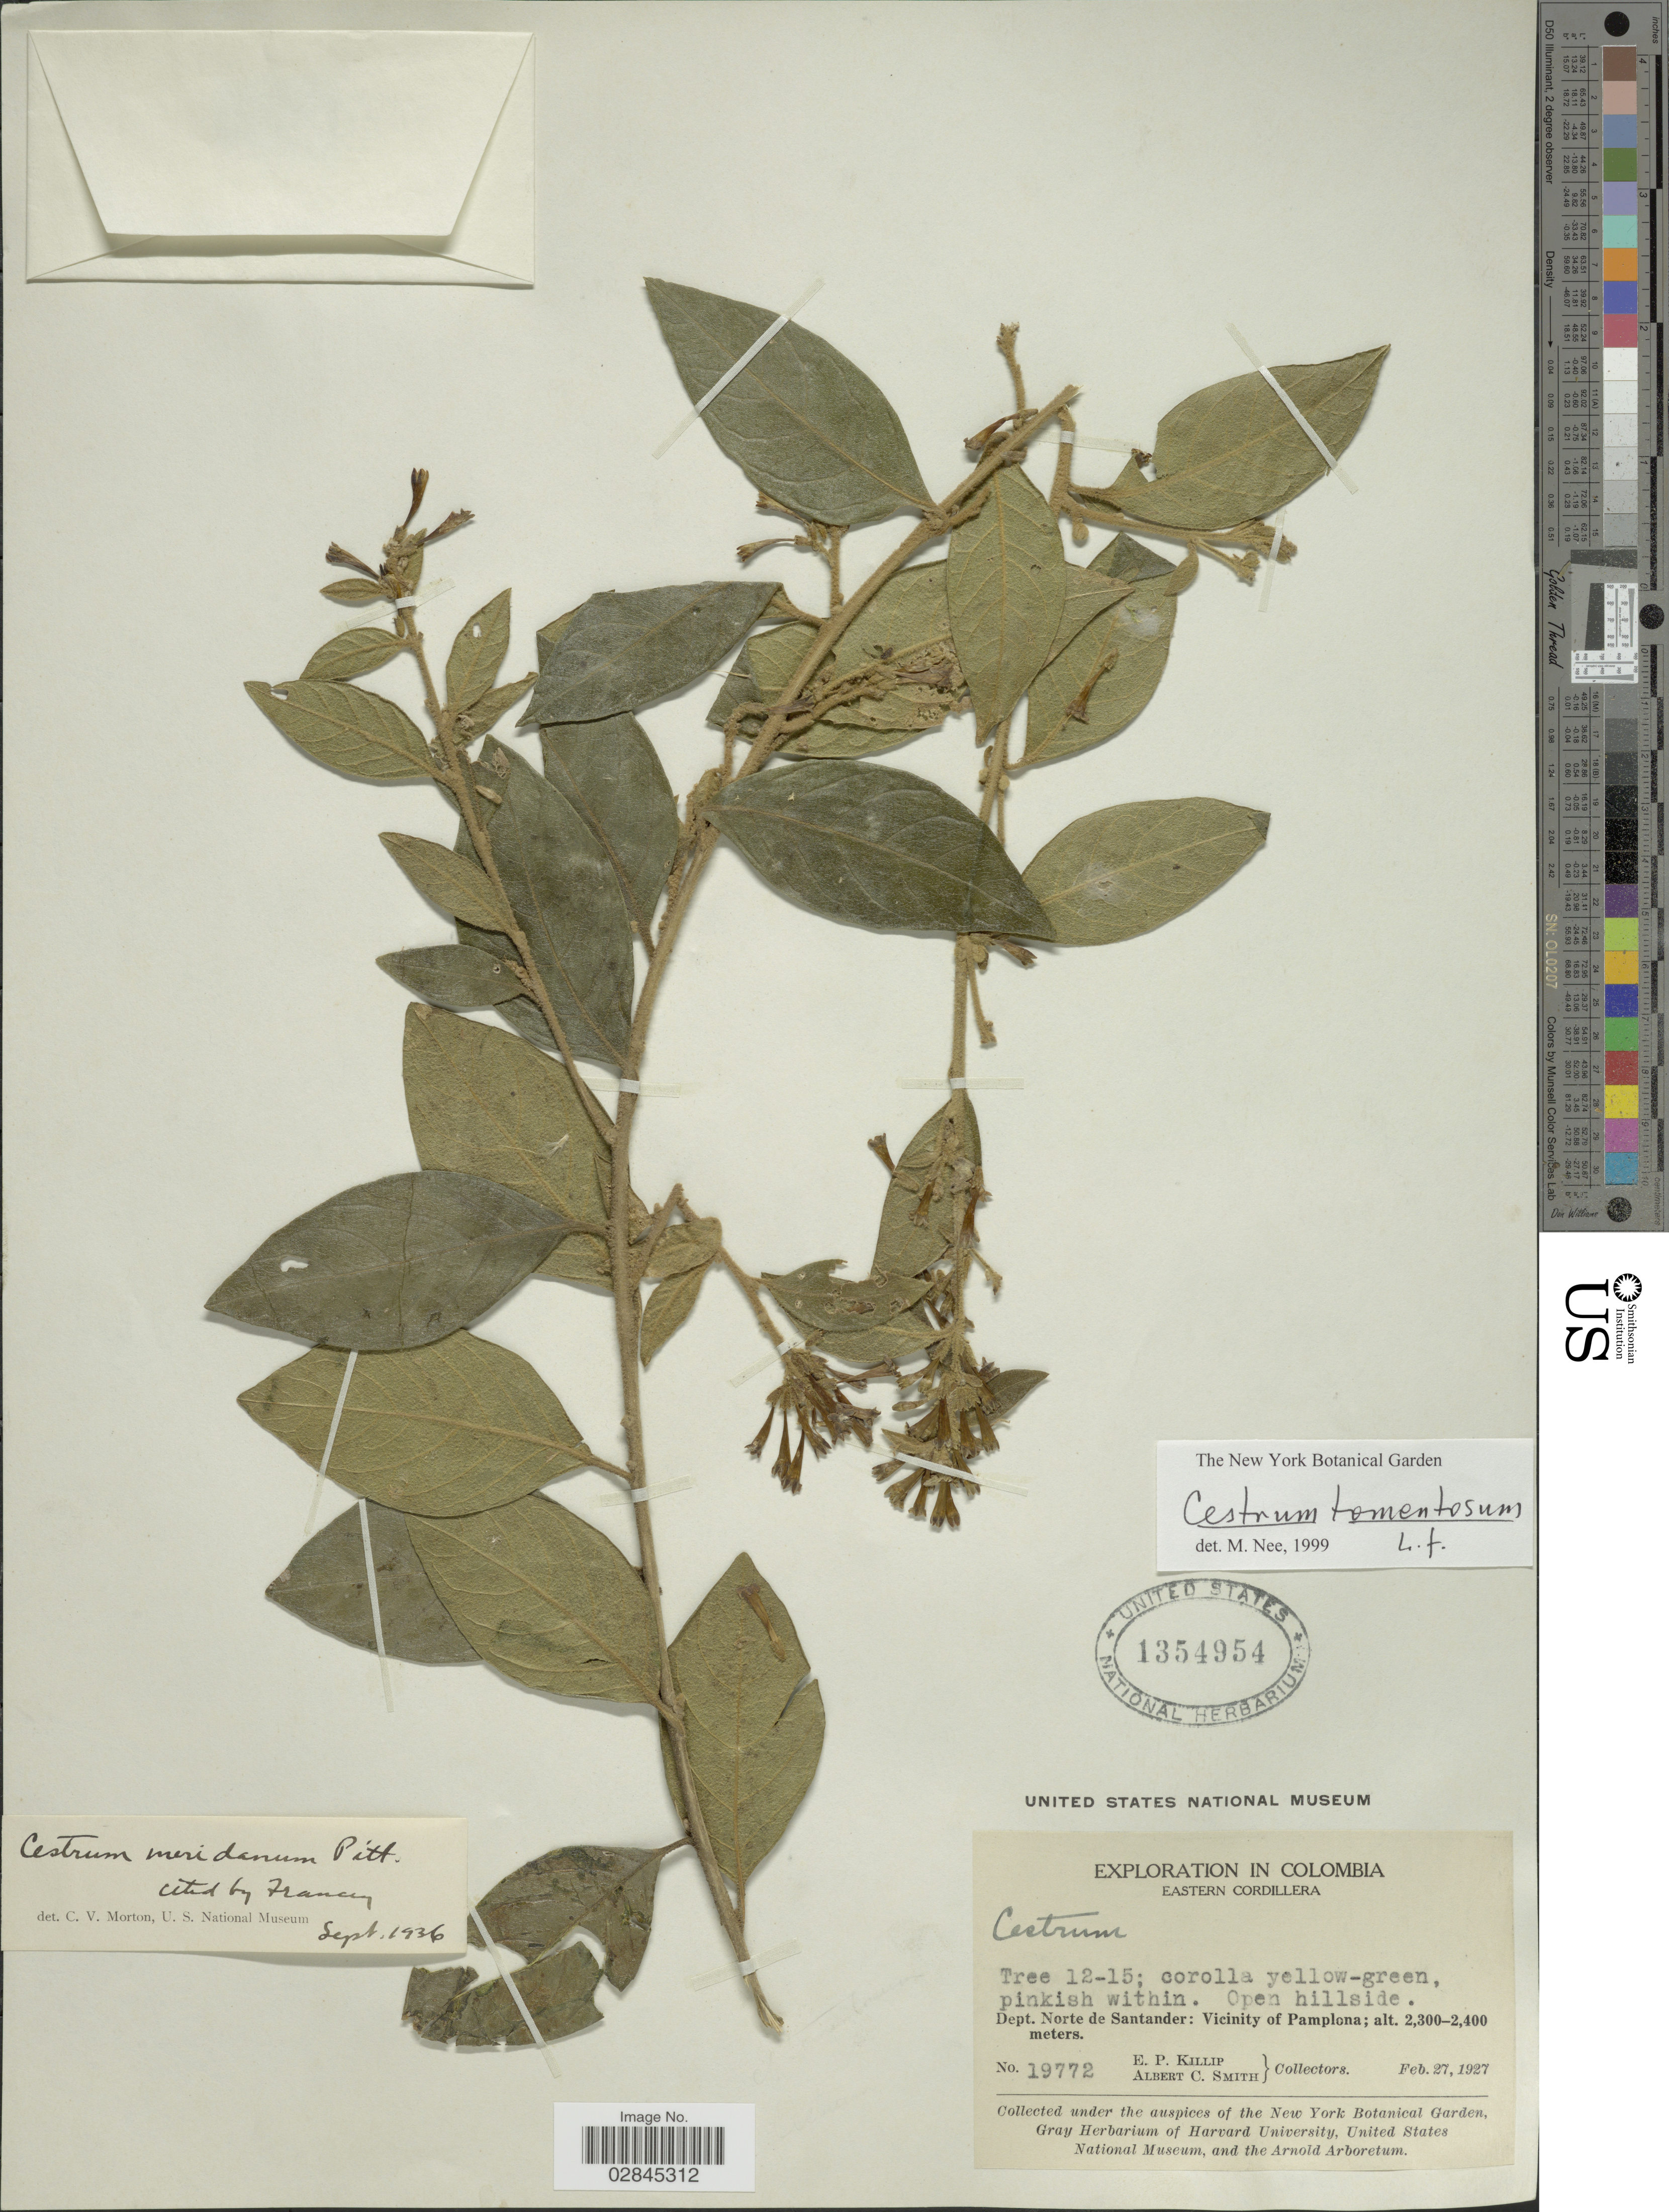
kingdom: Plantae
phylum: Tracheophyta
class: Magnoliopsida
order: Solanales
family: Solanaceae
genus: Cestrum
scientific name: Cestrum tomentosum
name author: L. f.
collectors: E. P. Killip & A. C. Smith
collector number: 19772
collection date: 1927-02-27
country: Colombia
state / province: Norte de Santander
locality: Eastern Cordillera. Dept. Norte de Santander: Vicinity of Pamplona.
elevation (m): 2300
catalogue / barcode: US 1354954